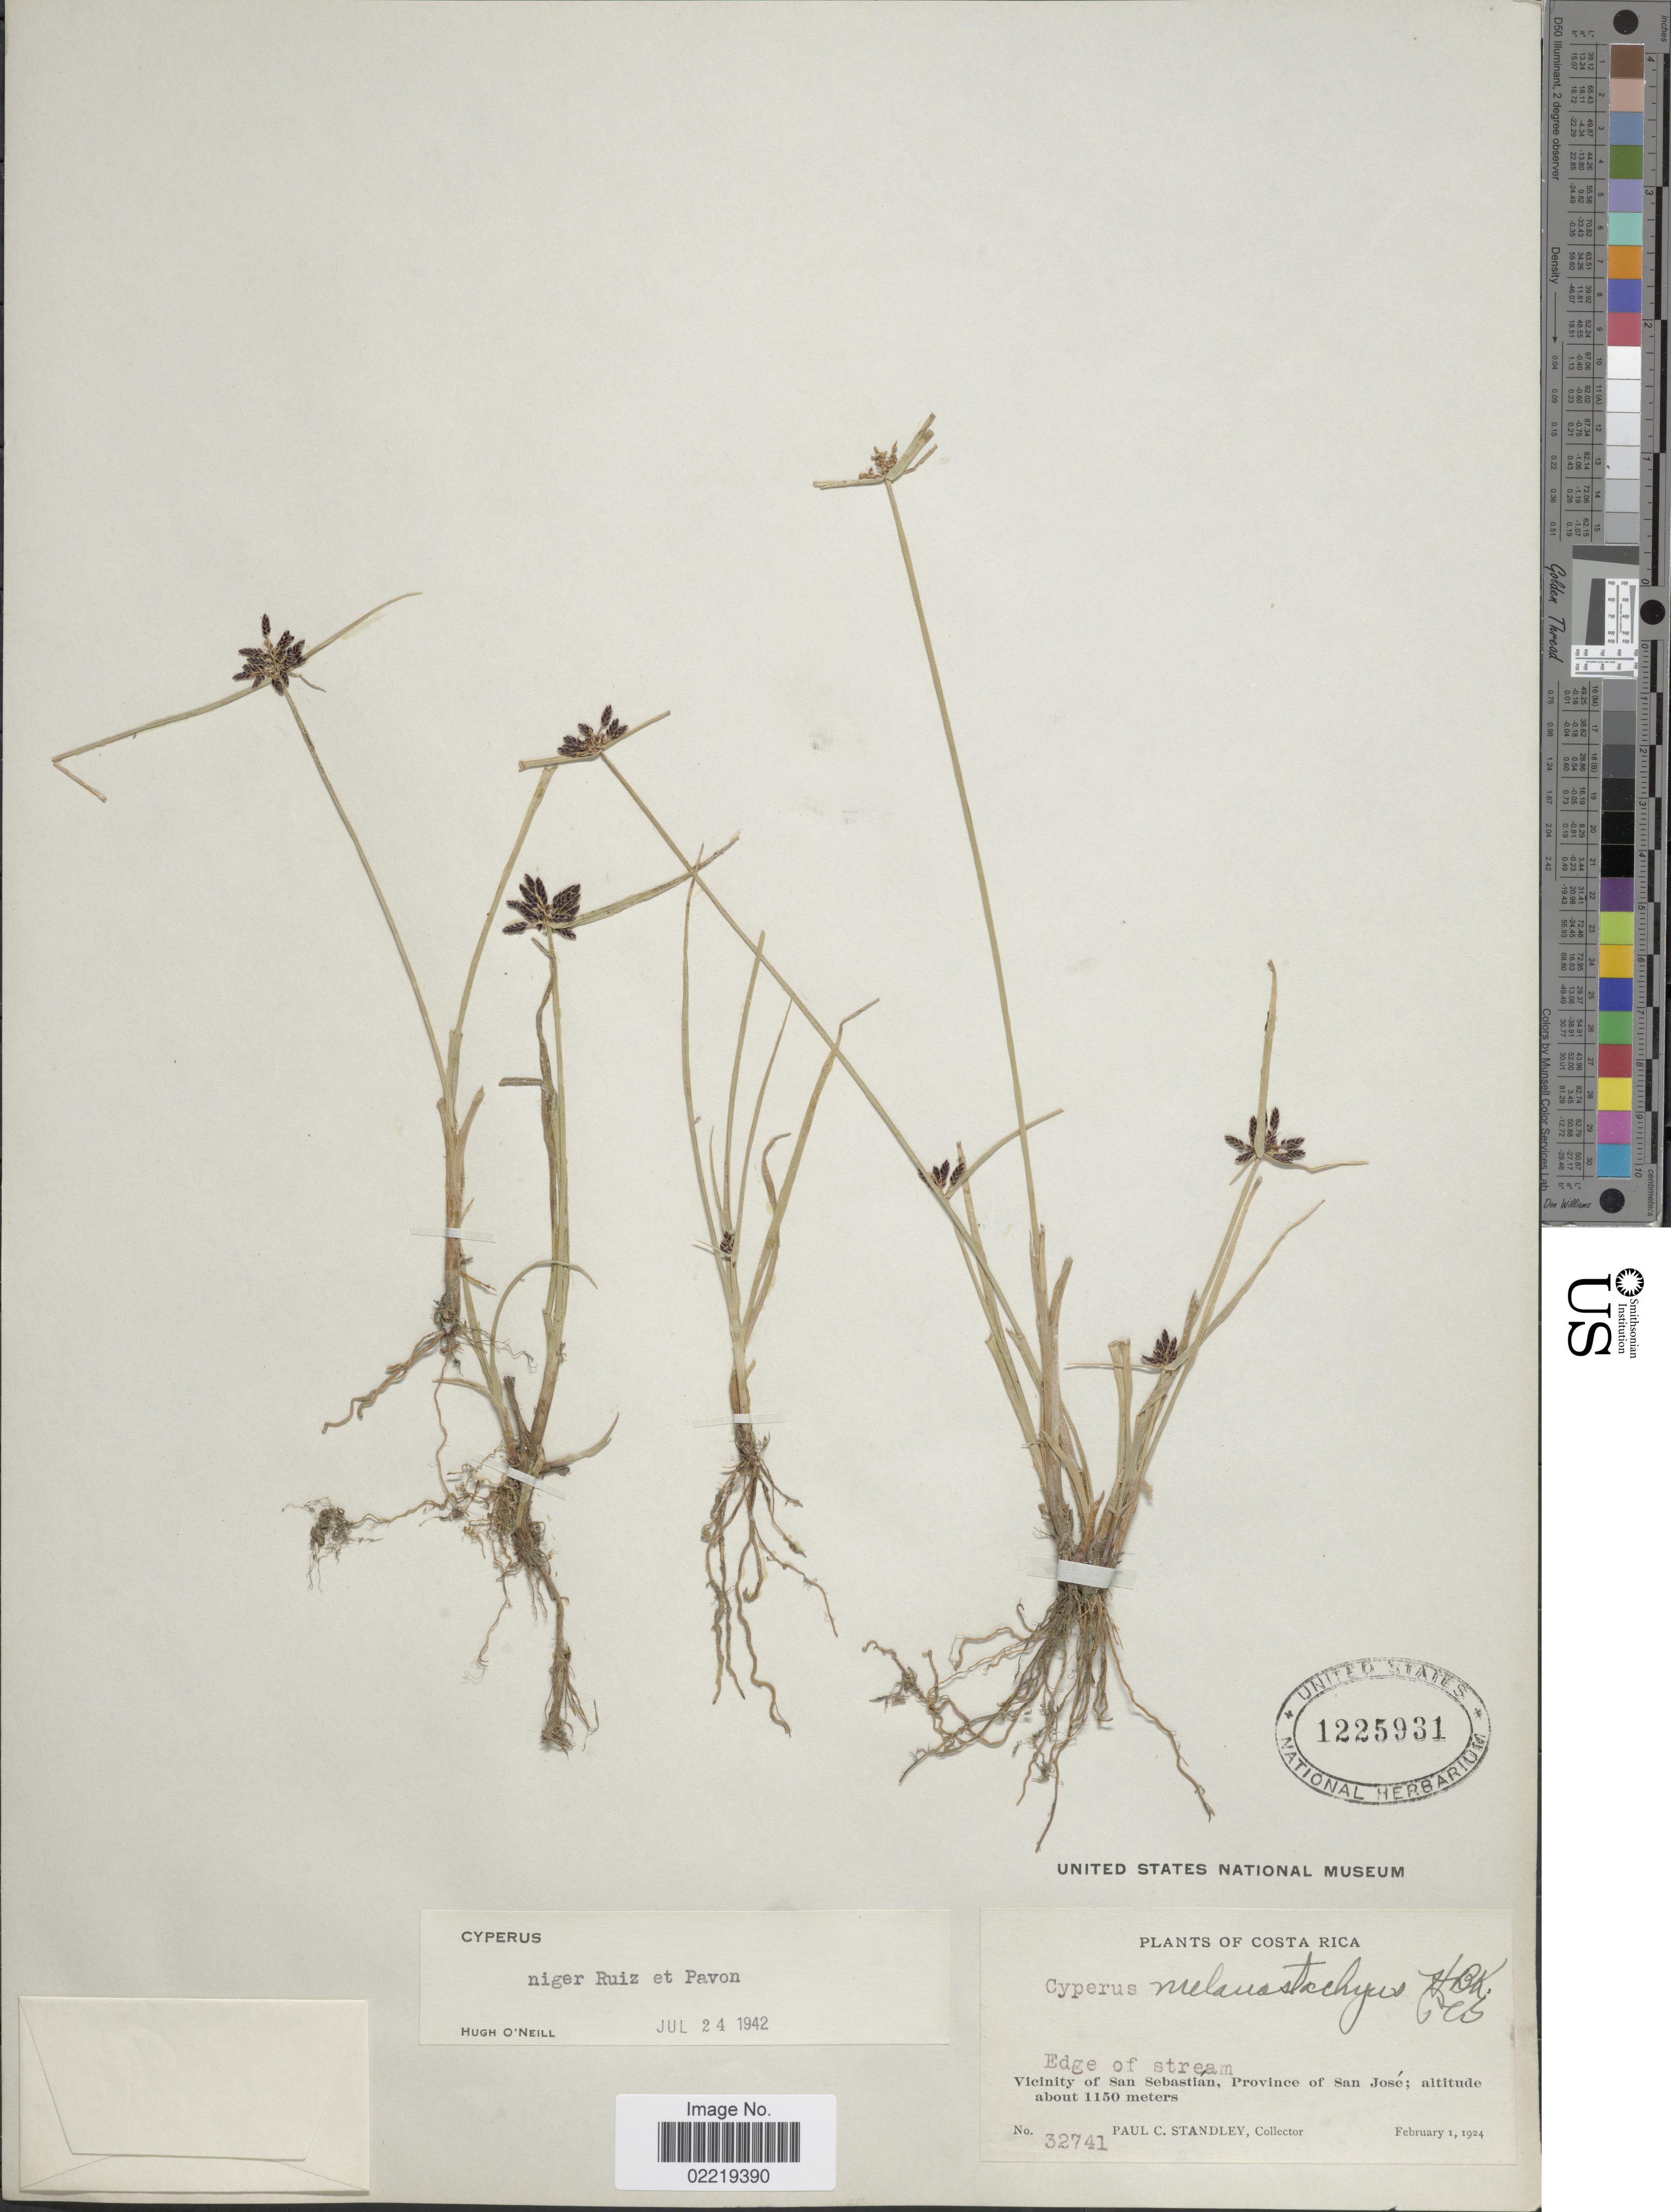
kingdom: Plantae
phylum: Tracheophyta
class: Liliopsida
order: Poales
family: Cyperaceae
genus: Cyperus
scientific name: Cyperus niger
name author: Ruiz & Pav.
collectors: P. C. Standley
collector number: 32741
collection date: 1924-02-01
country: Costa Rica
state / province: San José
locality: Edge of stream, Vicinity of San Sebastian, Province of San Jose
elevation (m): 1150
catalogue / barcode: US 1225931